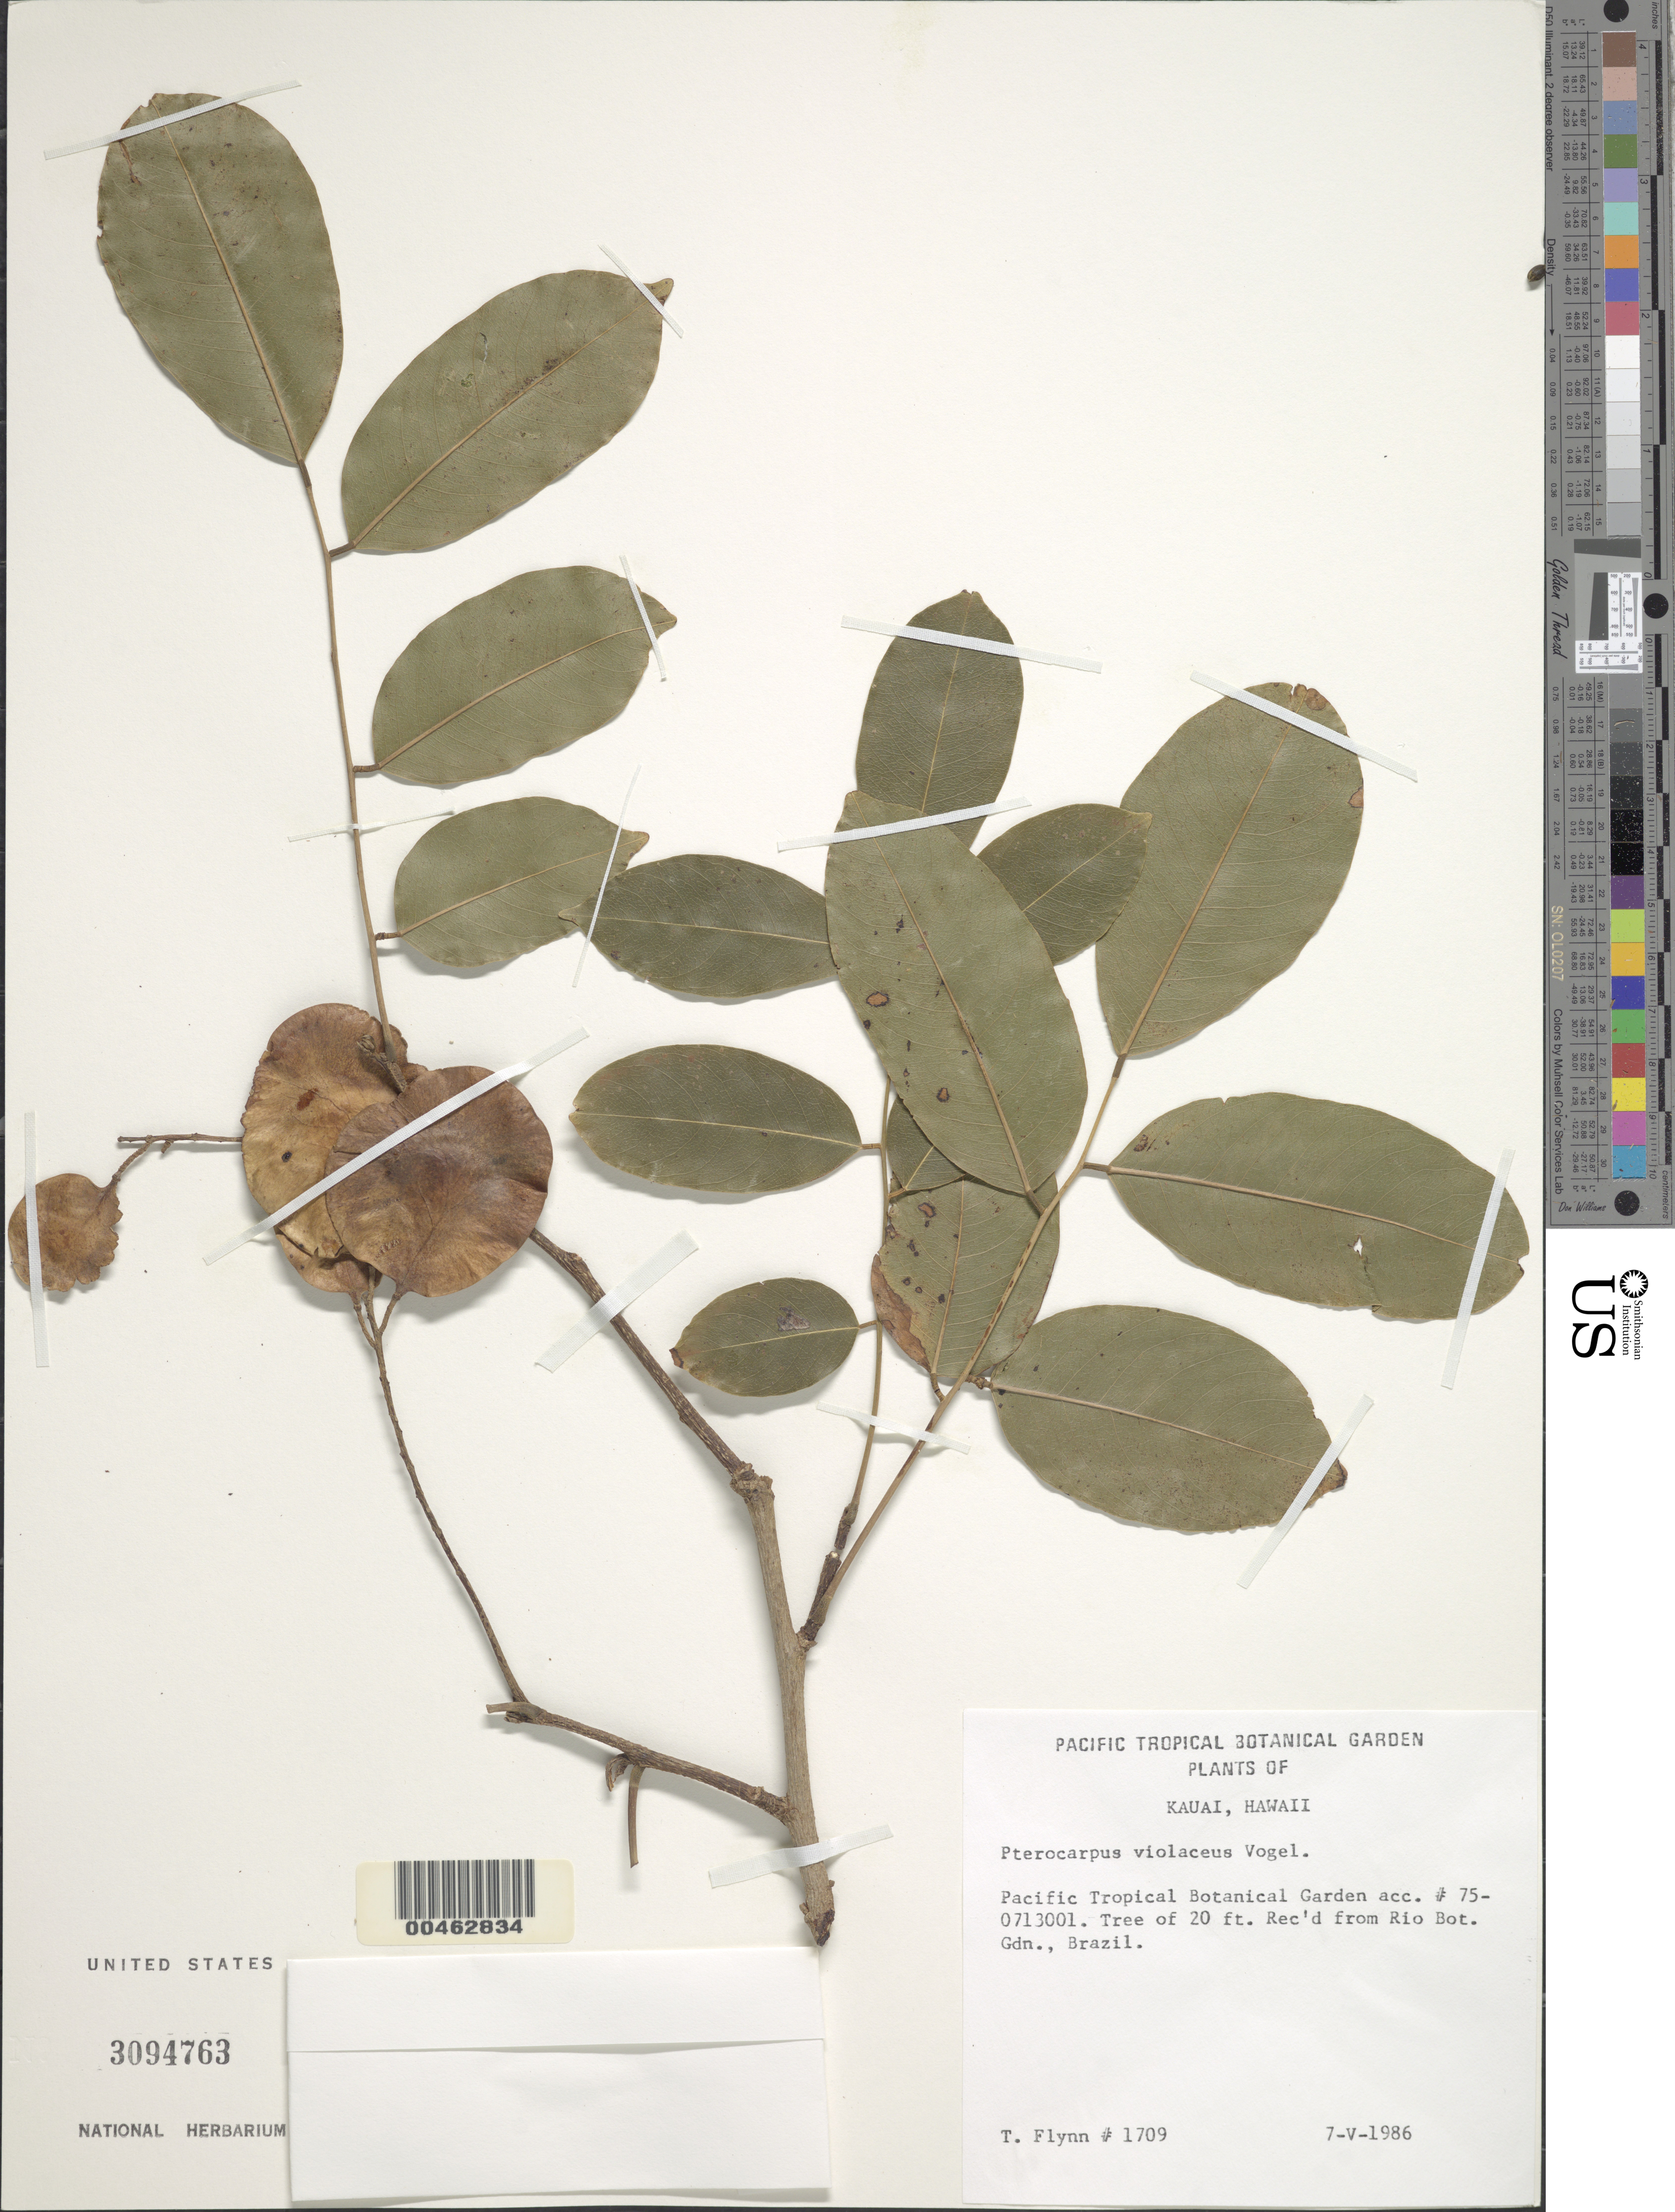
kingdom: Plantae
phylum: Tracheophyta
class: Magnoliopsida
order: Fabales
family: Fabaceae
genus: Pterocarpus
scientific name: Pterocarpus violaceus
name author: Vogel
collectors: T. W. Flynn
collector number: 1709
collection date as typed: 7 May 1986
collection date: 1986-05-07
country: United States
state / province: Hawaii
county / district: Kauai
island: Kaua'i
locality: Pacific Tropical Botanical Garden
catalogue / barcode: US 3094763